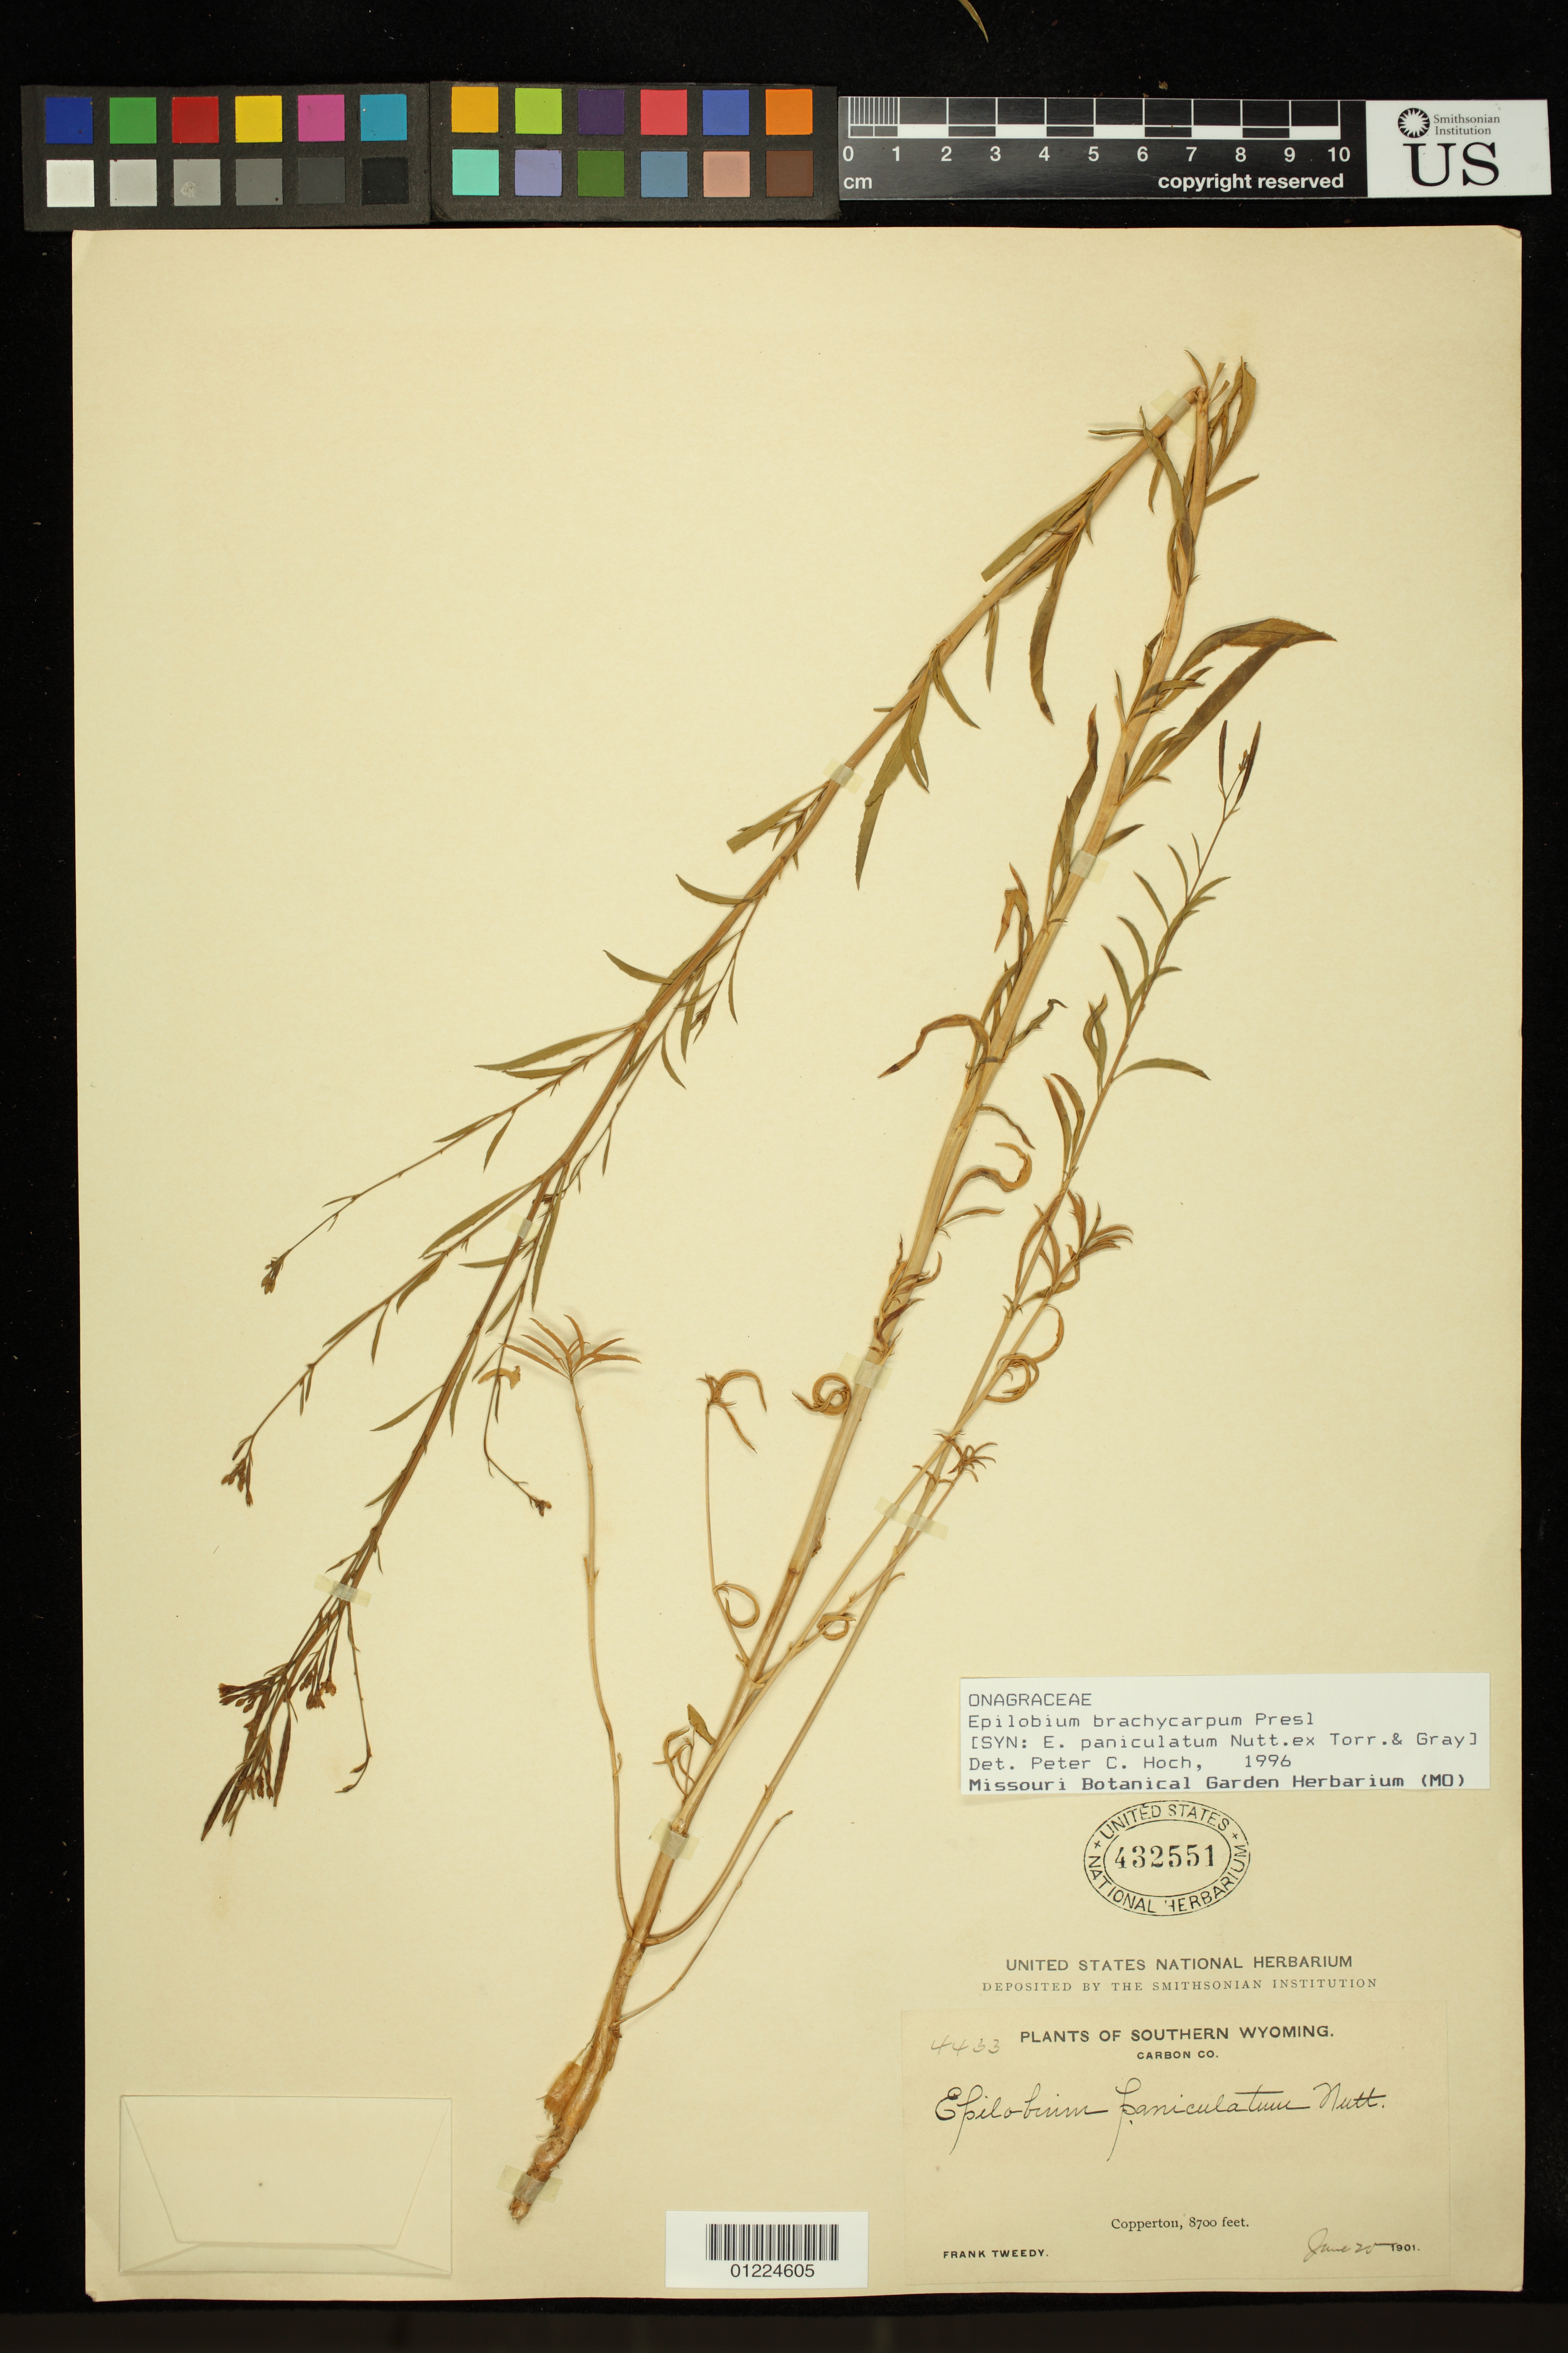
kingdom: Plantae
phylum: Tracheophyta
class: Magnoliopsida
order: Myrtales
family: Onagraceae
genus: Epilobium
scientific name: Epilobium brachycarpum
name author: C. Presl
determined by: Hoch, P. C.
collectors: F. Tweedy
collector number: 4433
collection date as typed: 20 Jun 1901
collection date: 1901-06-20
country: United States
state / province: Wyoming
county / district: Carbon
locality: Copperton.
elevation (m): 2652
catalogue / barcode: US 432551